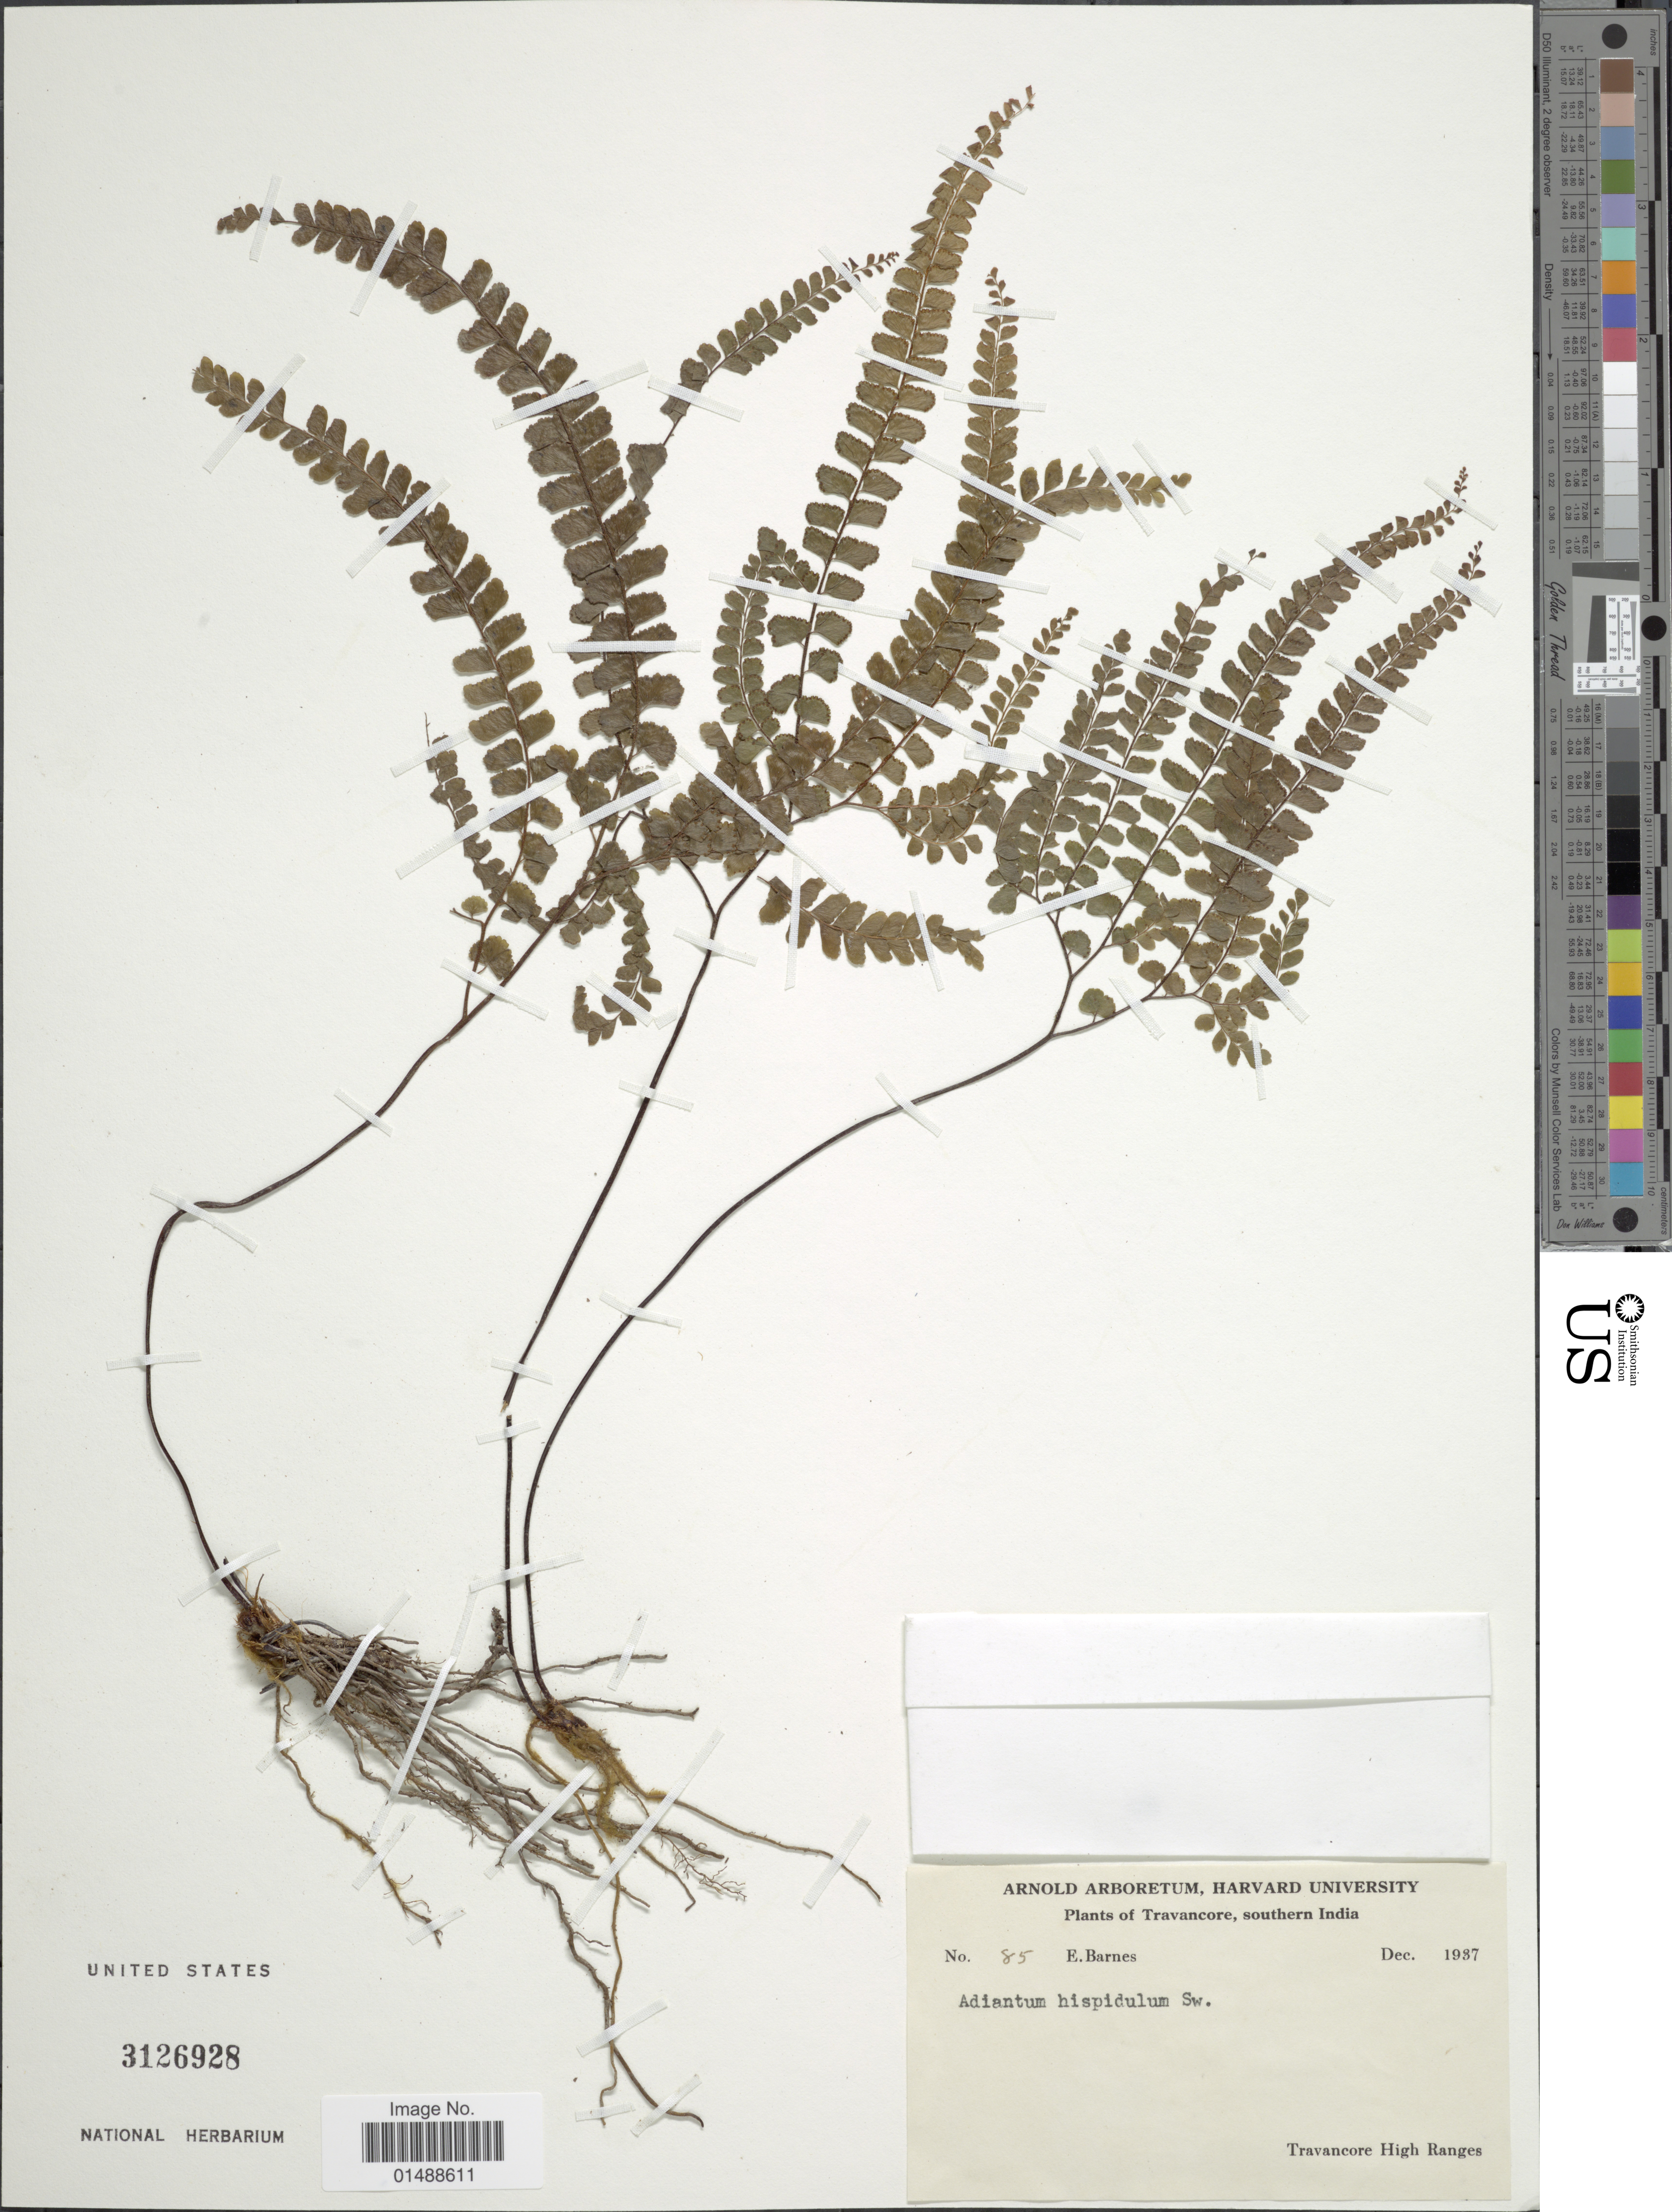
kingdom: Plantae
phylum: Tracheophyta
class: Polypodiopsida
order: Polypodiales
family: Pteridaceae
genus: Adiantum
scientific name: Adiantum hispidulum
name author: Sw.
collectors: E. Barnes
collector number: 85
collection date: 1937-12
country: India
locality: Travancore, Southern India, Travancore High Ranges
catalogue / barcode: US 3126928